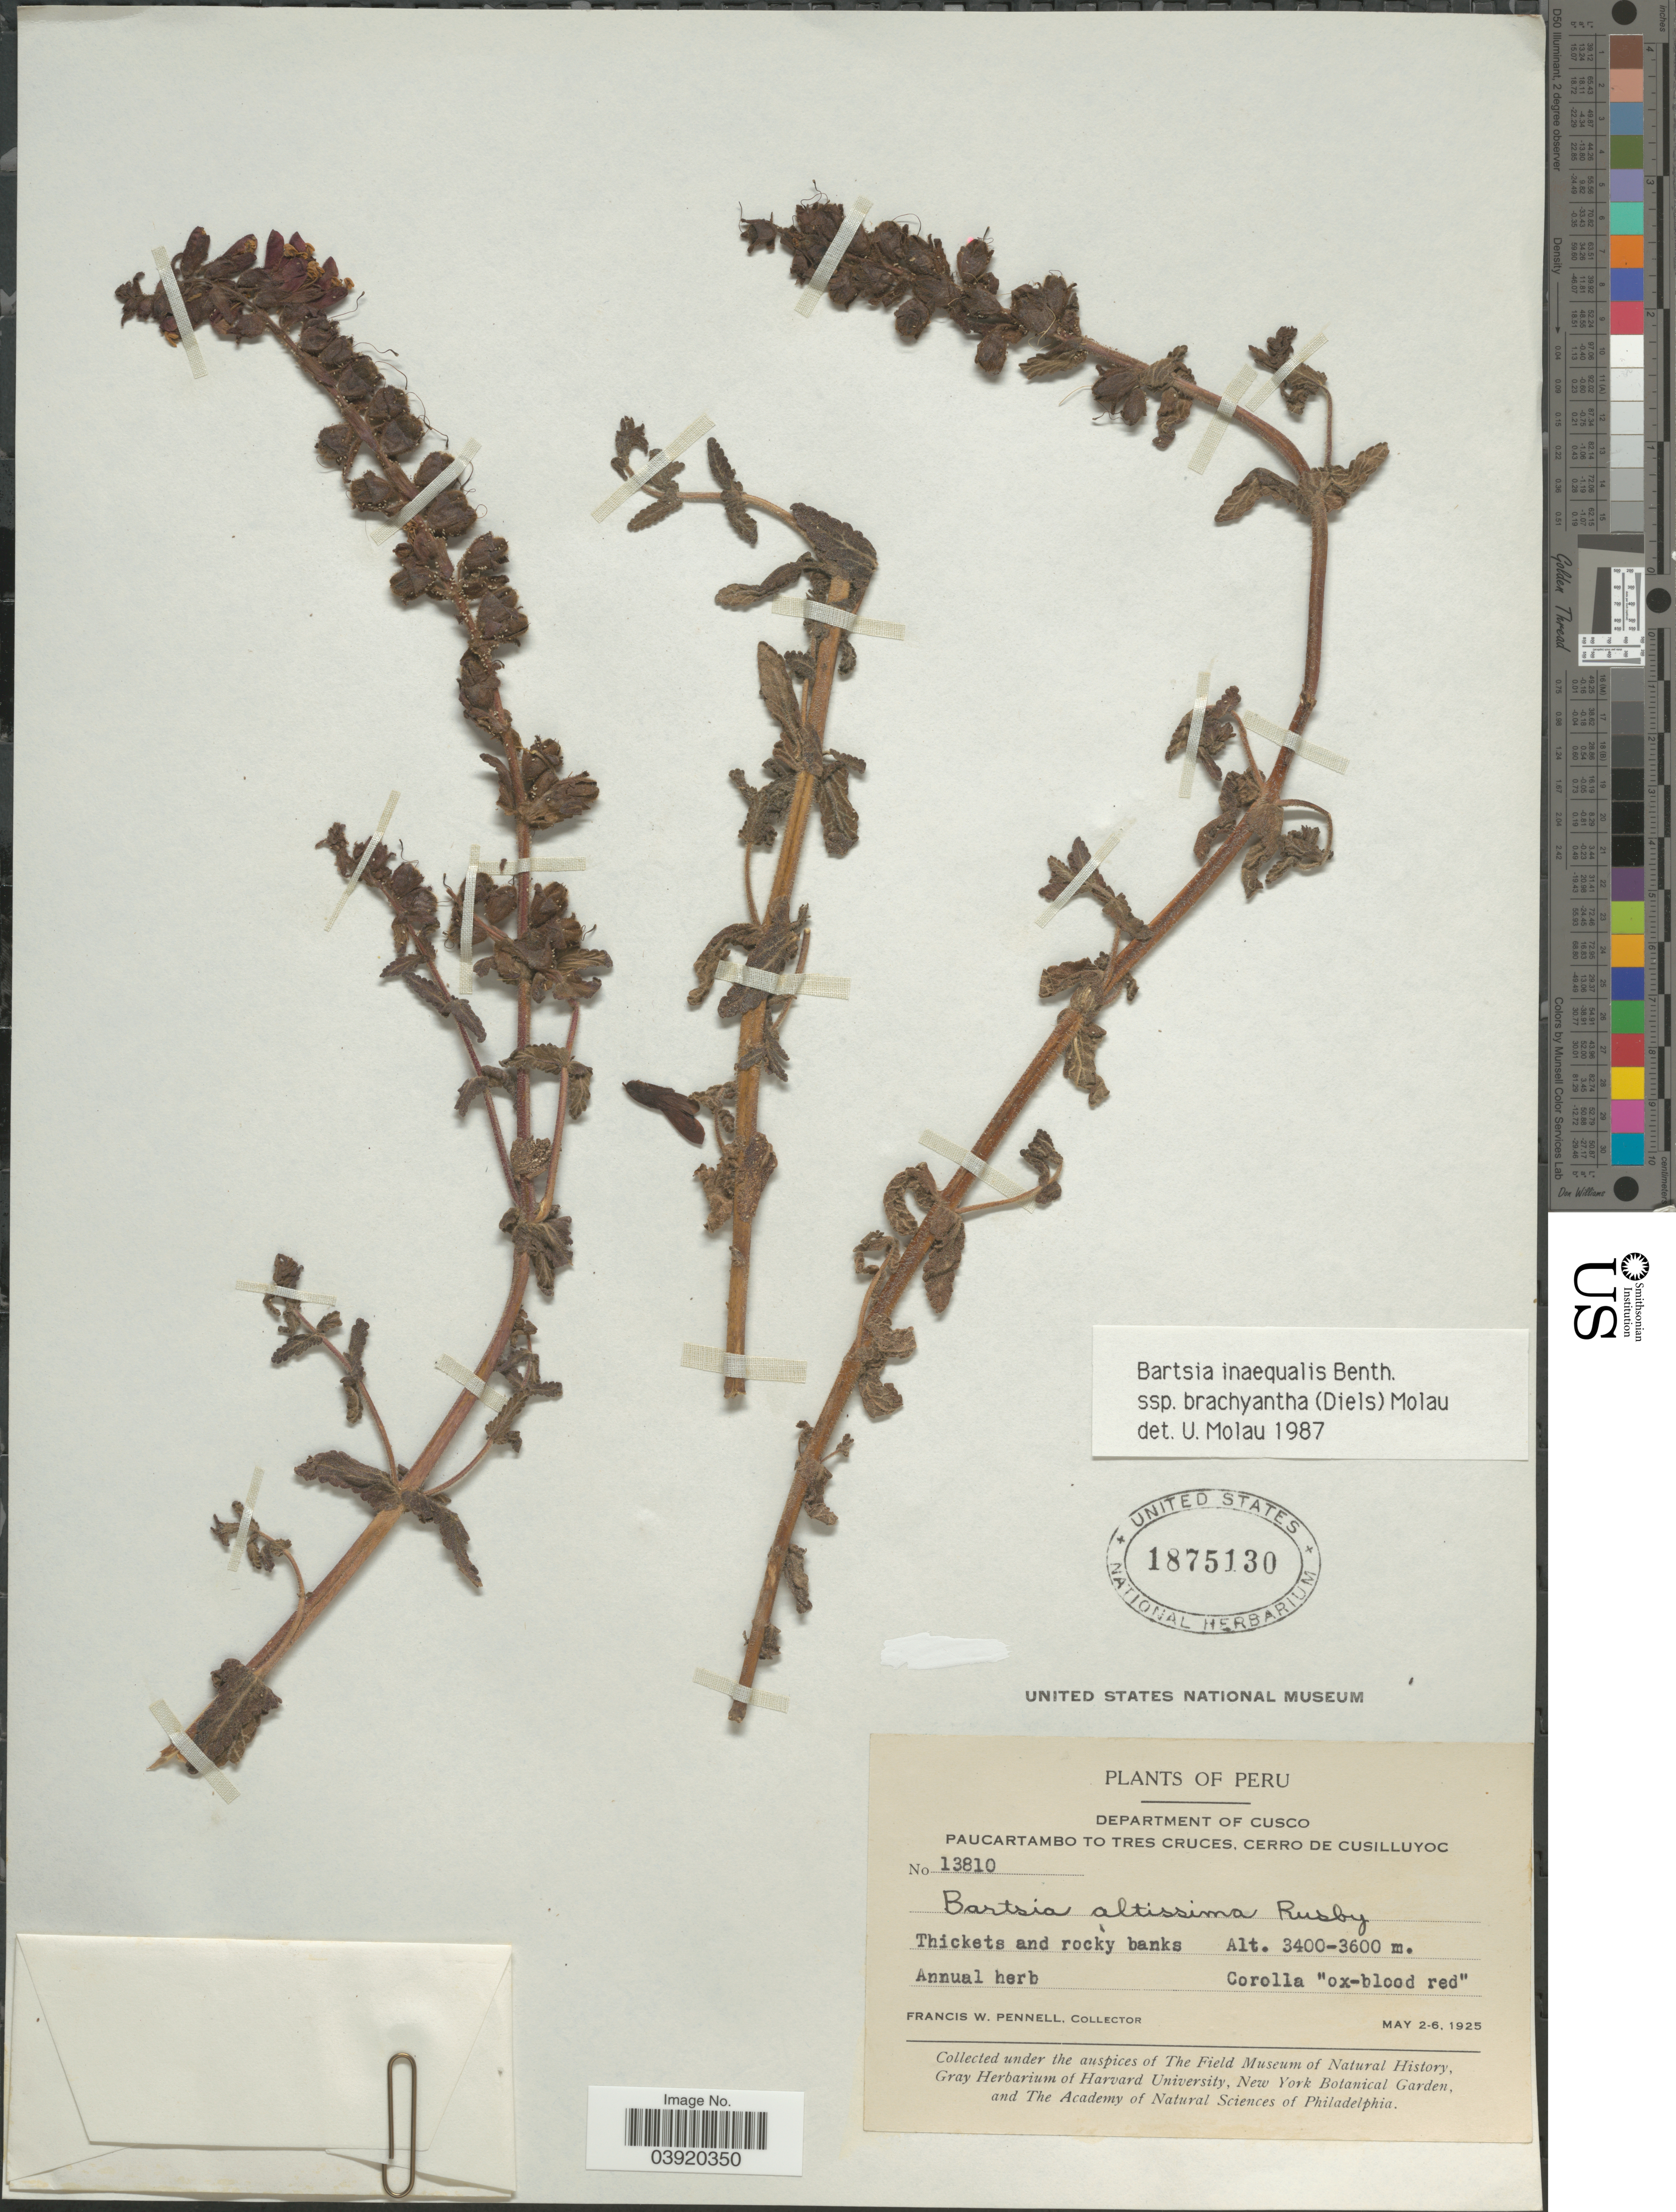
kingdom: Plantae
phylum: Tracheophyta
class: Magnoliopsida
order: Lamiales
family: Orobanchaceae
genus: Bartsia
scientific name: Bartsia inaequalis subsp. brachyantha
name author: (Diels) Molau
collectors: F. W. Pennell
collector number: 13810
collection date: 1925-05-02/1925-05-06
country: Peru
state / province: Cusco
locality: Department of Cusco. Paucartambo to Tres Cruces, Cerro de Cusilluyoc.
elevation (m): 3400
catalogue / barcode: US 1875130